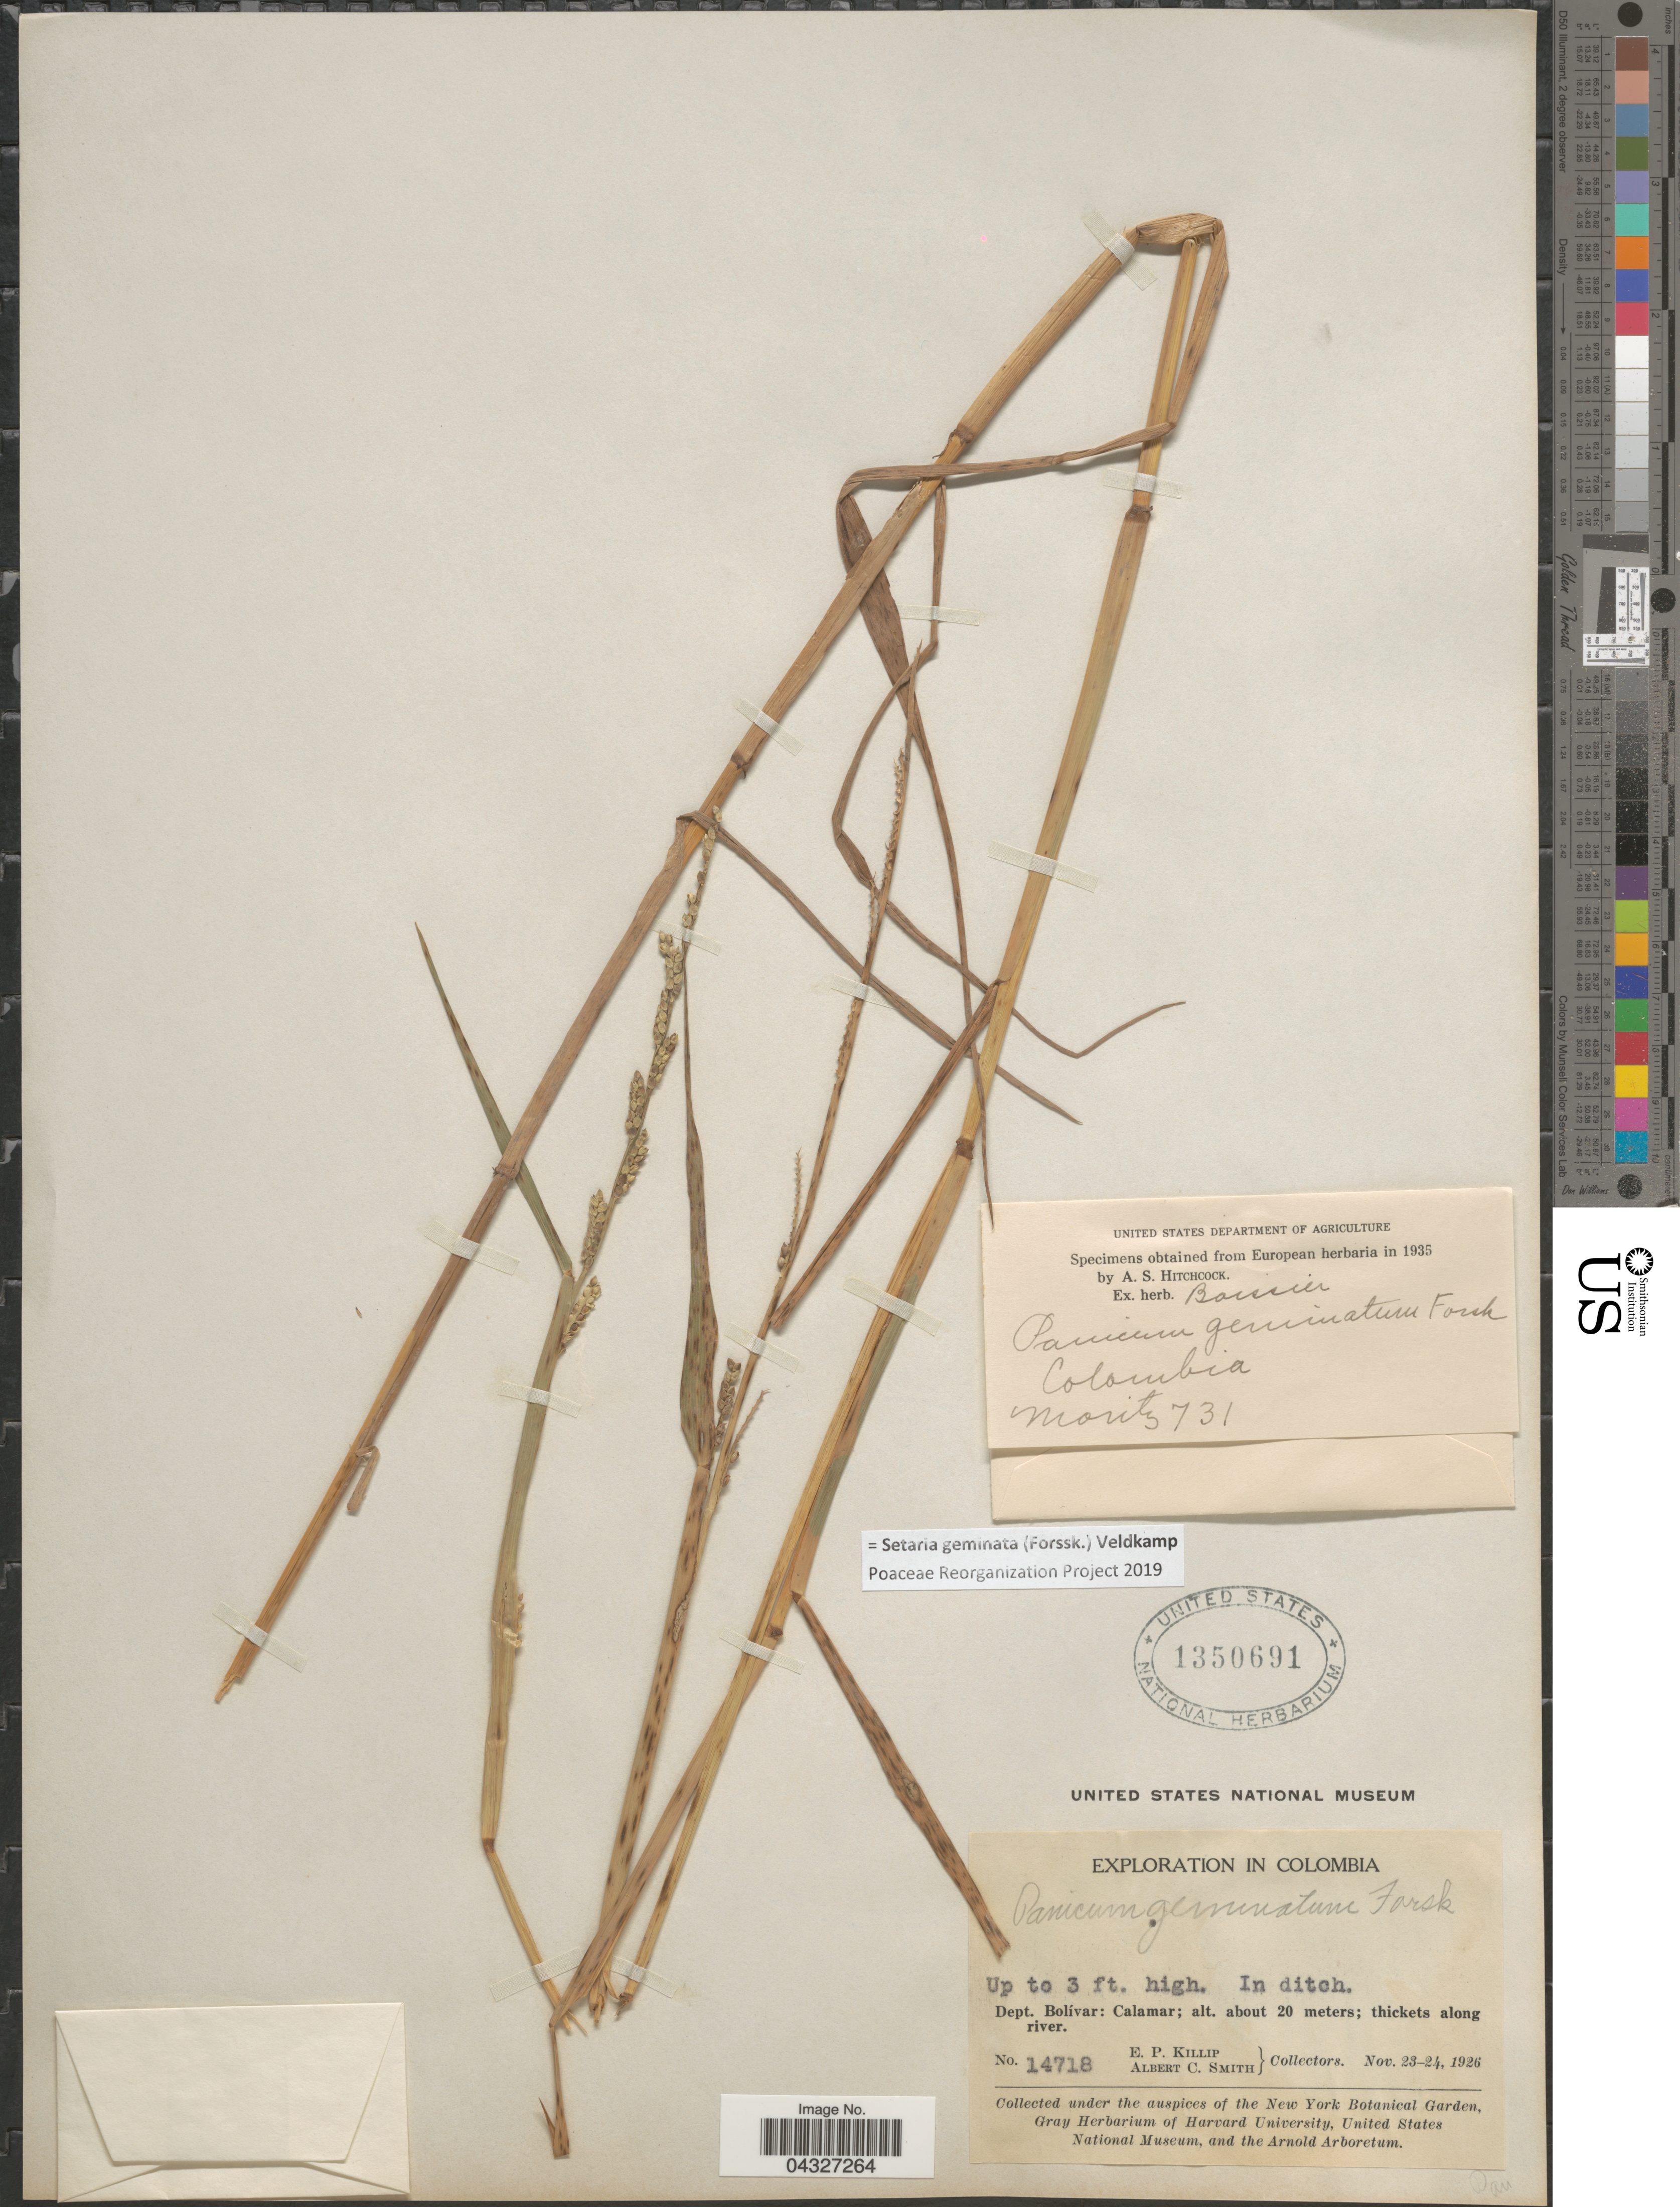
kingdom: Plantae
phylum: Tracheophyta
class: Liliopsida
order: Poales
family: Poaceae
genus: Setaria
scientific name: Setaria geminata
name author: (Forssk.) Veldkamp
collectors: E. P. Killip & A. C. Smith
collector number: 14718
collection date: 1926-11-23/1926-11-24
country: Colombia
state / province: Bolívar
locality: Exploration in Colombia. Dept. Bolívar: Calamar; thickets along river.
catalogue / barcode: US 1350691